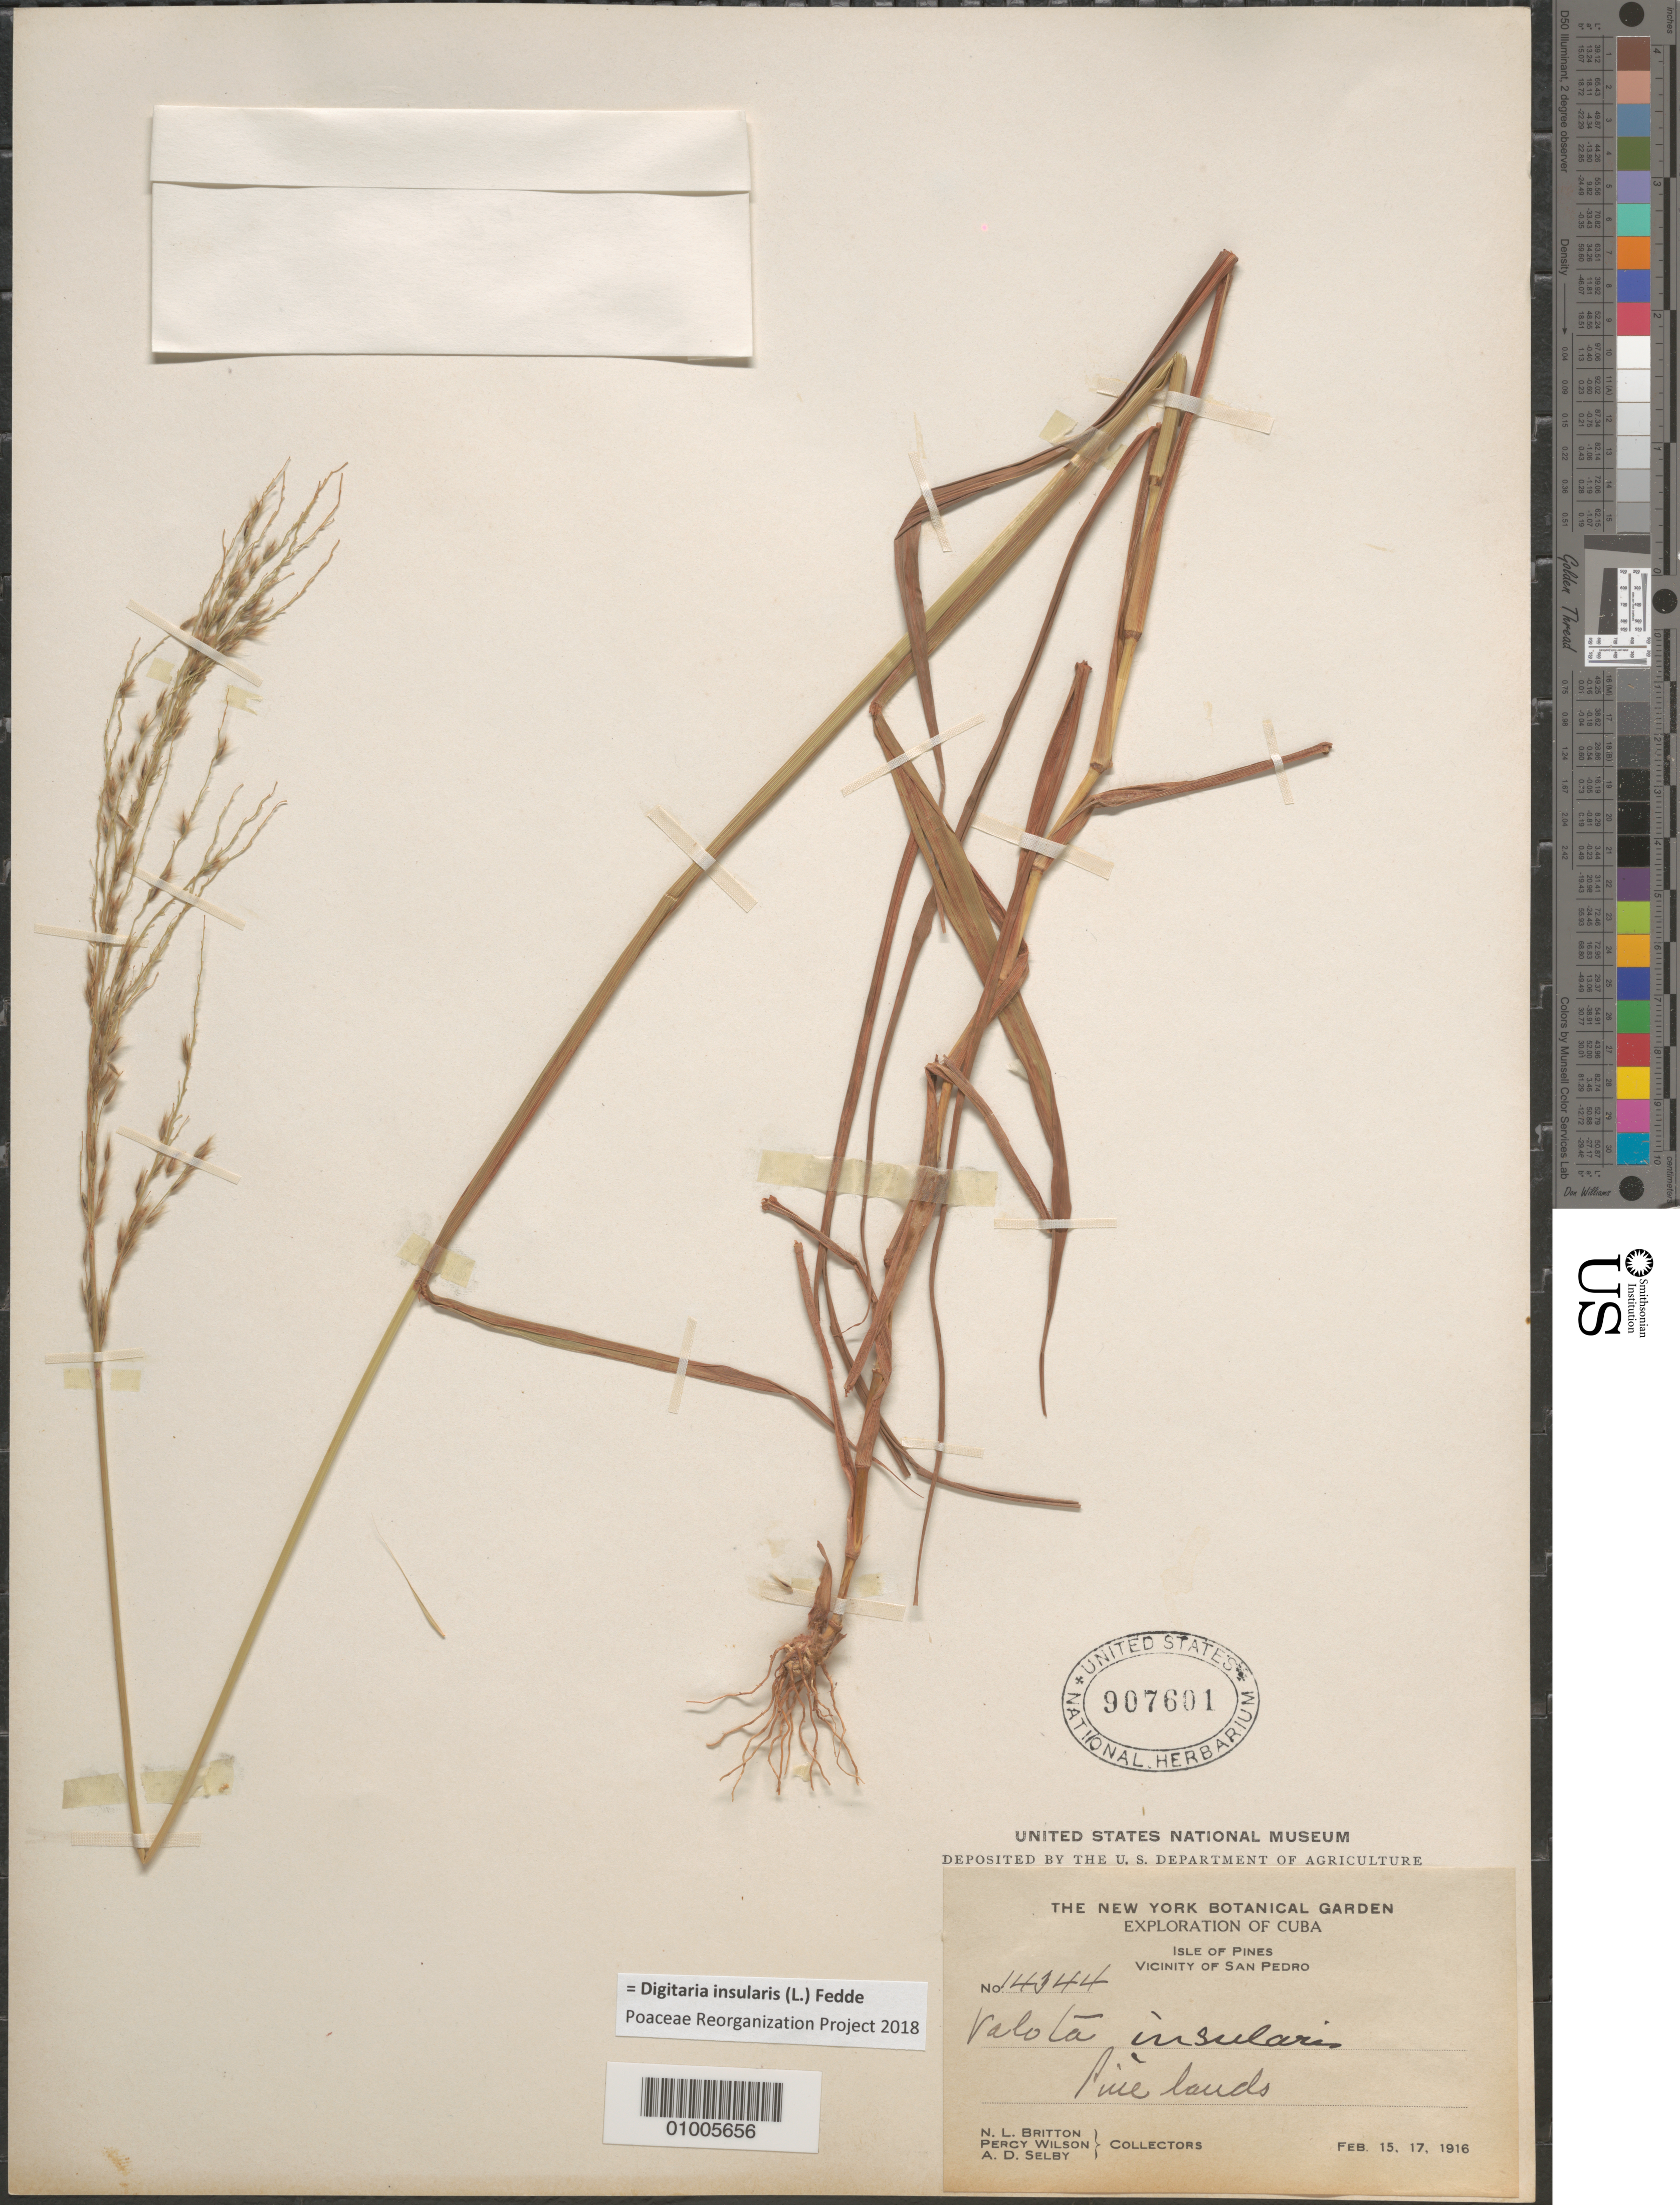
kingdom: Plantae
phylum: Tracheophyta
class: Liliopsida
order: Poales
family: Poaceae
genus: Digitaria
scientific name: Digitaria insularis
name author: (L.) Mez ex Ekman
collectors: P. Wilson & P. Wilson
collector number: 14344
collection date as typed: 15 Feb 1916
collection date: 1916-02-15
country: Cuba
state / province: Isla de la Juventud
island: Isla de la Juventud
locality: [Isle of Pines], vicinity of San Pedro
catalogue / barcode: US 907601